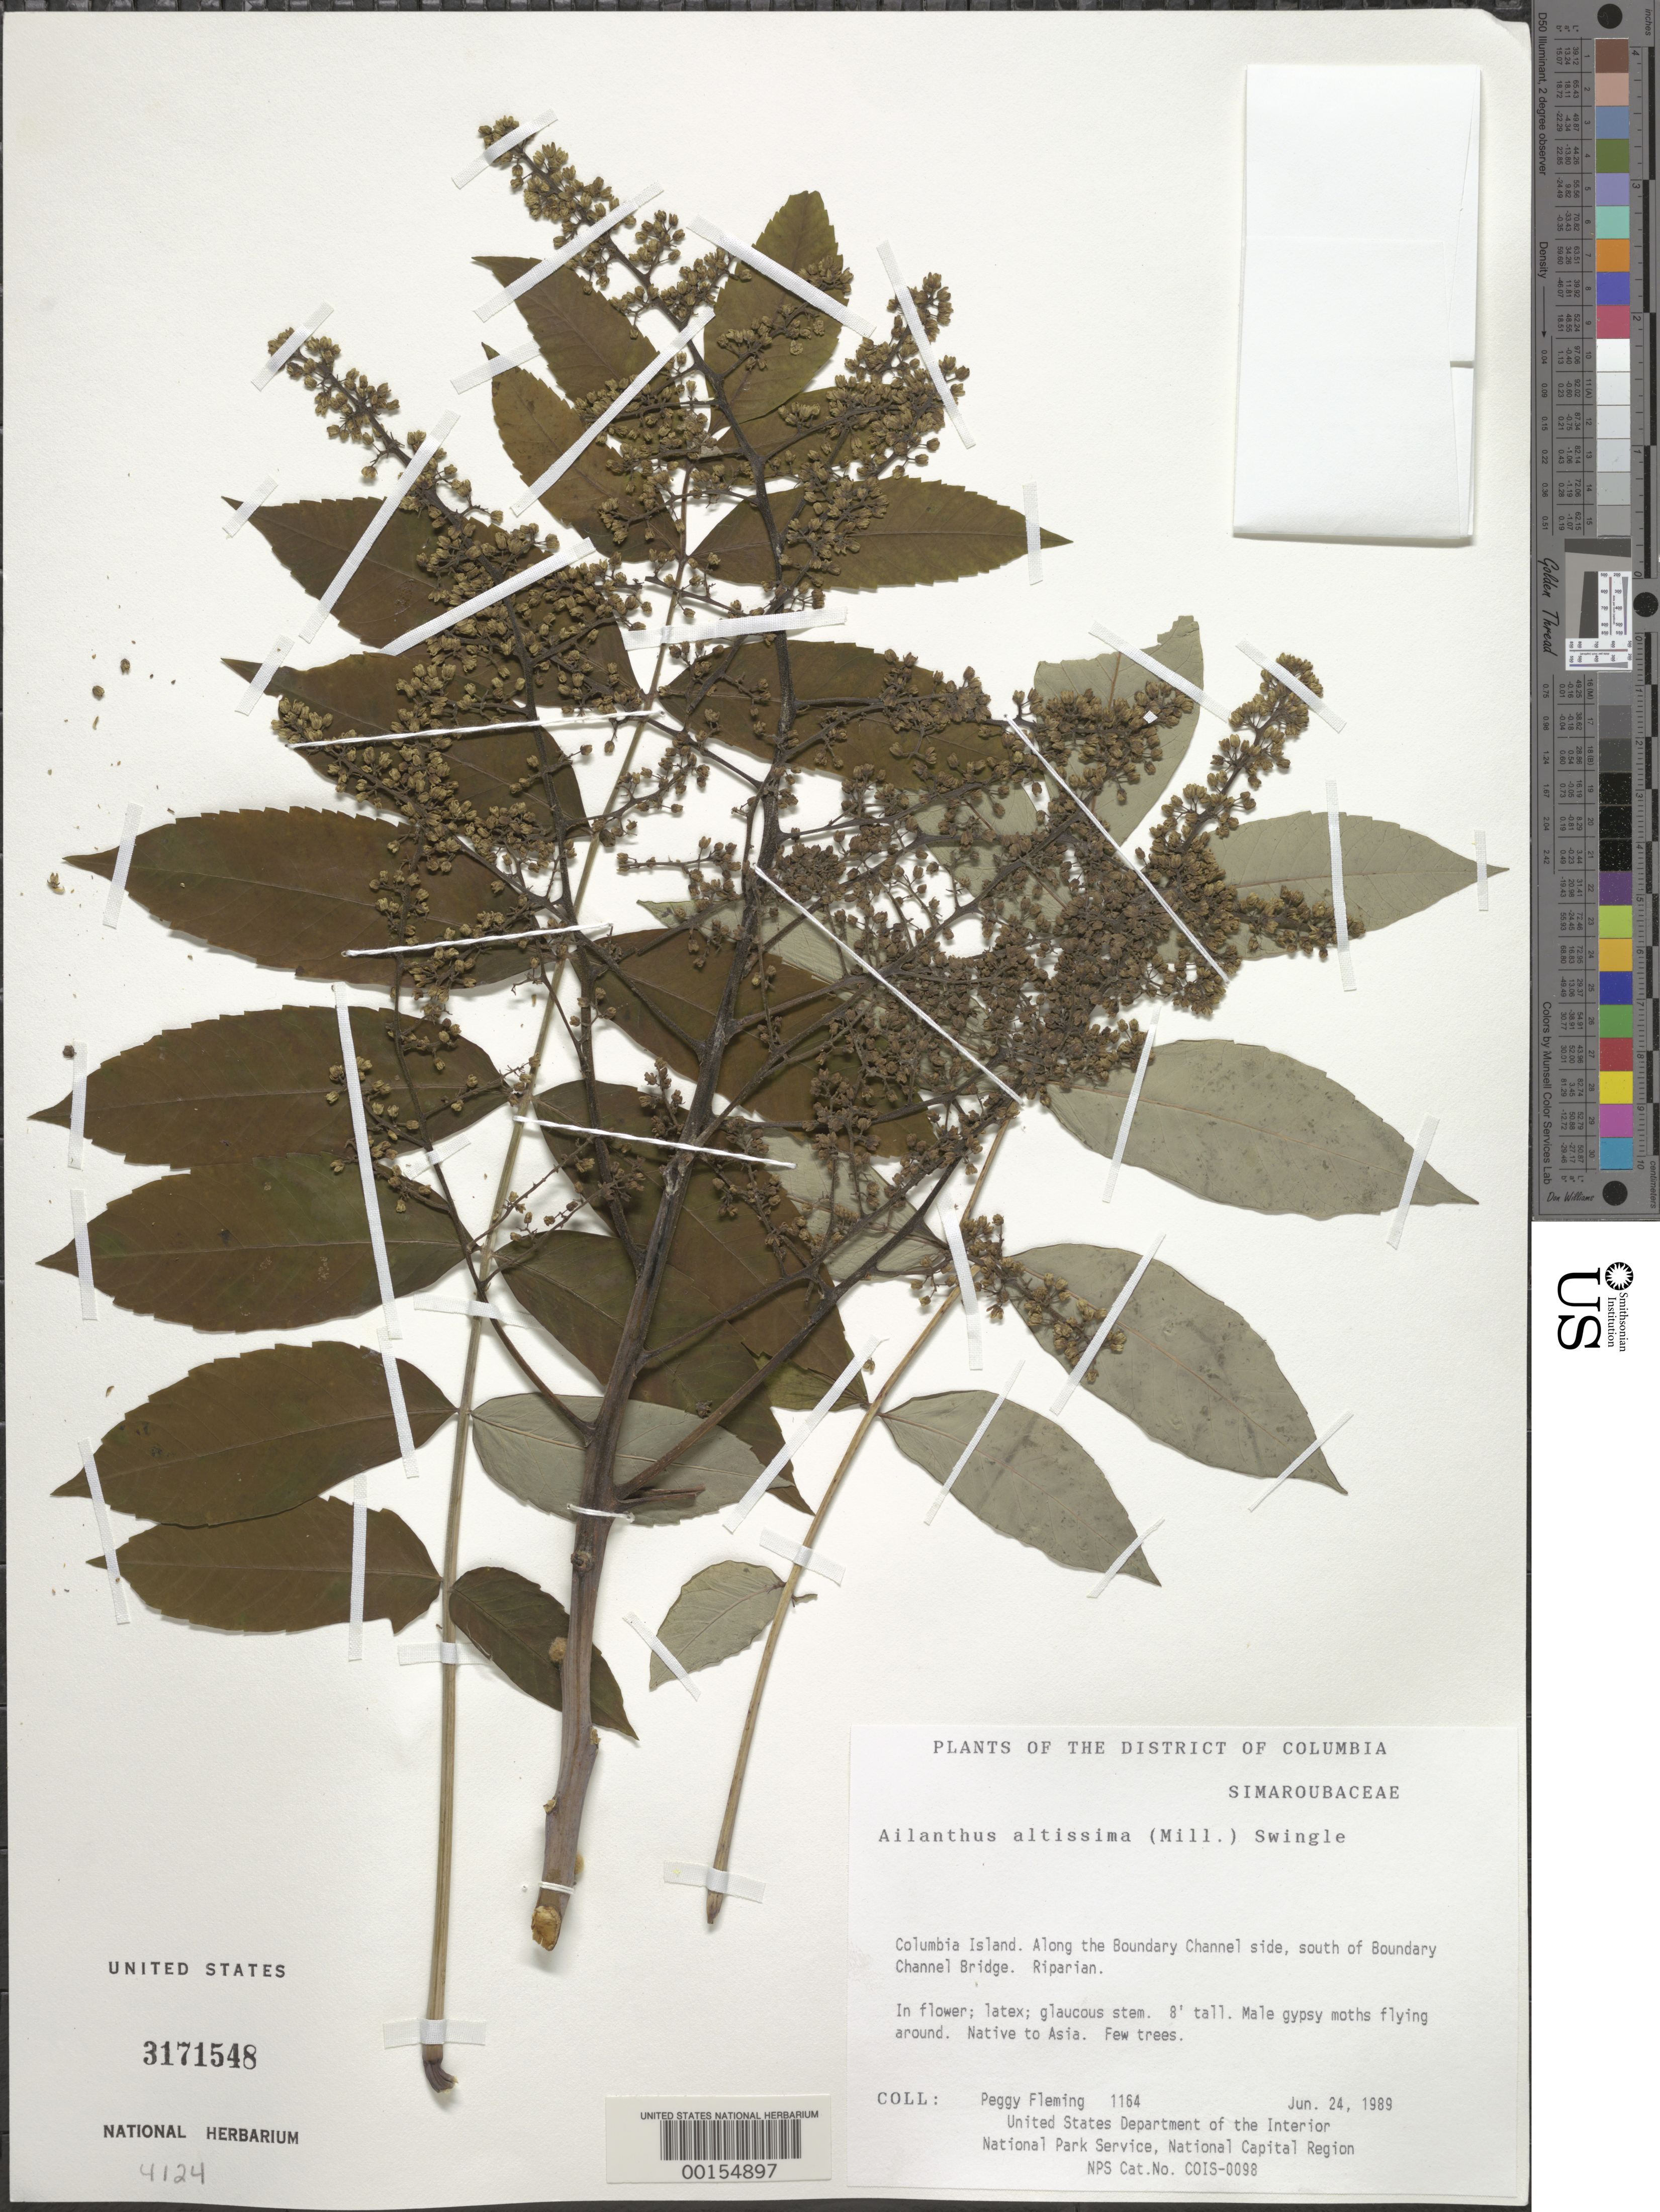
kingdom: Plantae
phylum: Tracheophyta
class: Magnoliopsida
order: Sapindales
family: Simaroubaceae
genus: Ailanthus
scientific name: Ailanthus altissima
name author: (Mill.) Swingle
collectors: P. Fleming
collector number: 1164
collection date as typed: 24 Jun 1989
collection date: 1989-06-24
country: United States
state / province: District of Columbia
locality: Columbia Island, along the Boundary Channel side, S Boundary Channel Bridge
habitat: Riparian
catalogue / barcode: US 3171548